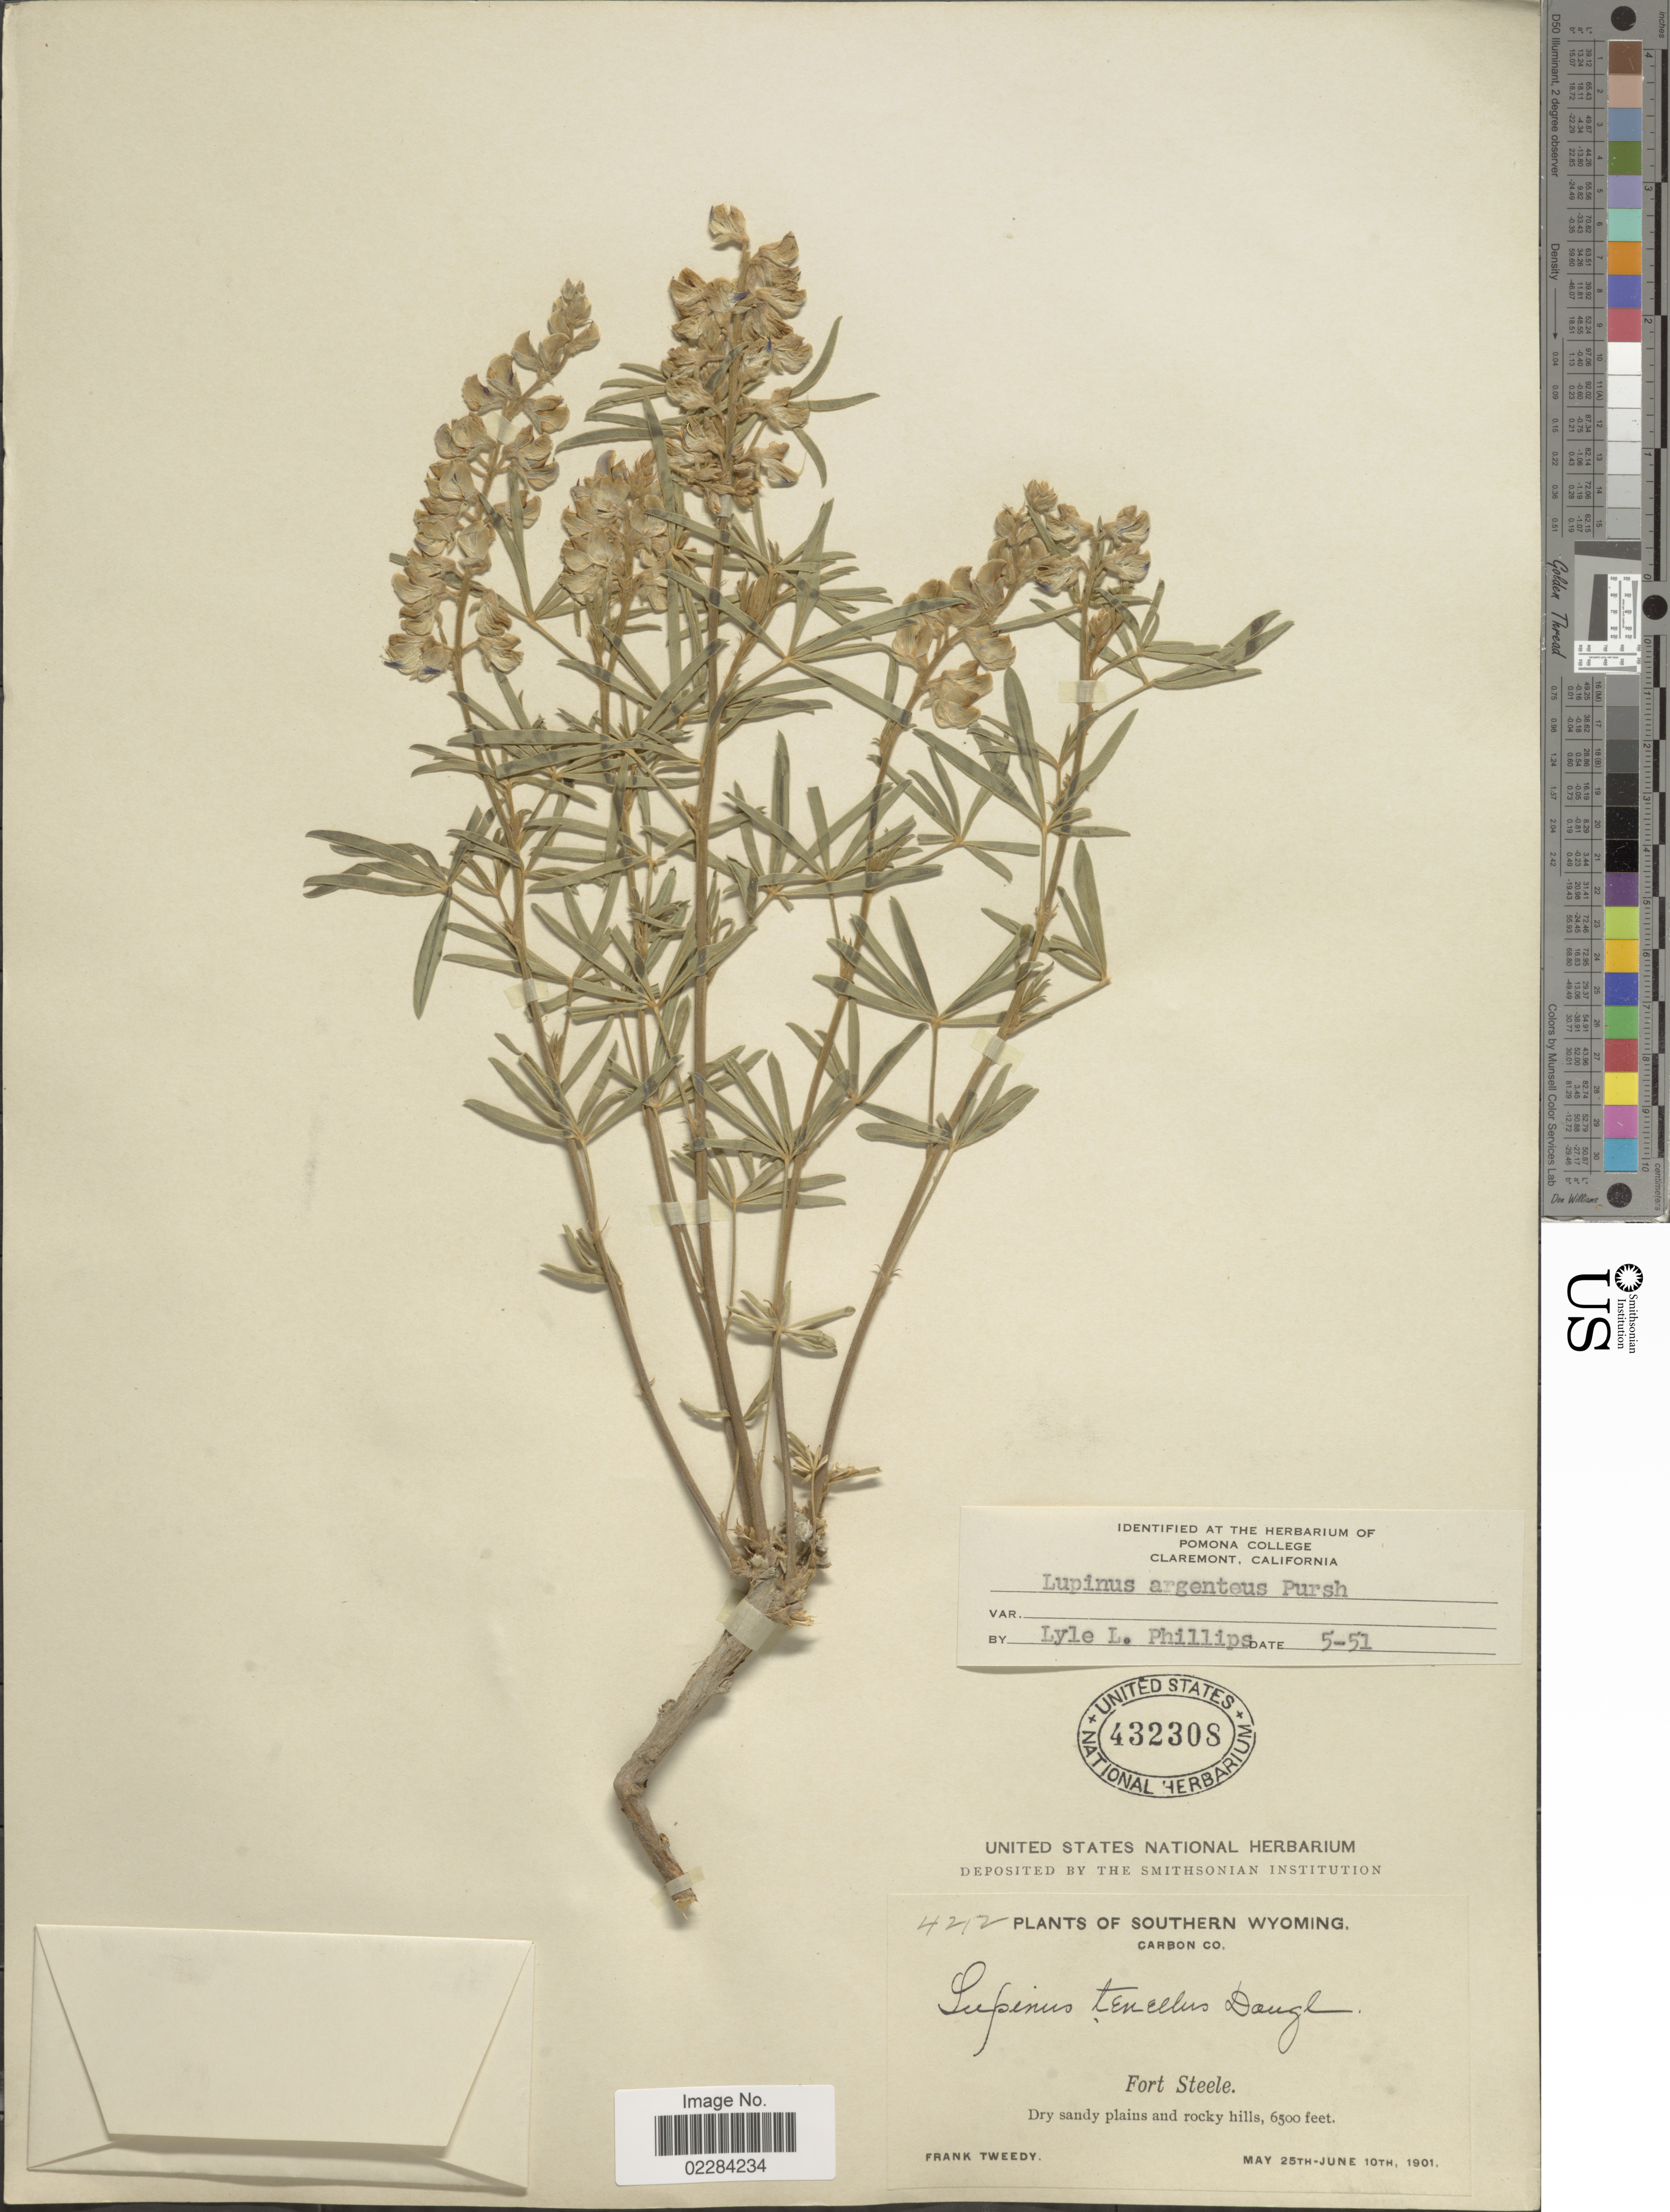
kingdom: Plantae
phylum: Tracheophyta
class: Magnoliopsida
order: Fabales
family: Fabaceae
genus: Lupinus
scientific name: Lupinus argenteus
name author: Pursh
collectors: F. Tweedy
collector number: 4212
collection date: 1901-05-25/1901-06-10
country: United States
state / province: Wyoming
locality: Southern Wyomig. Carbon Co. Fort Steele.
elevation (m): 1981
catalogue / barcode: US 432308